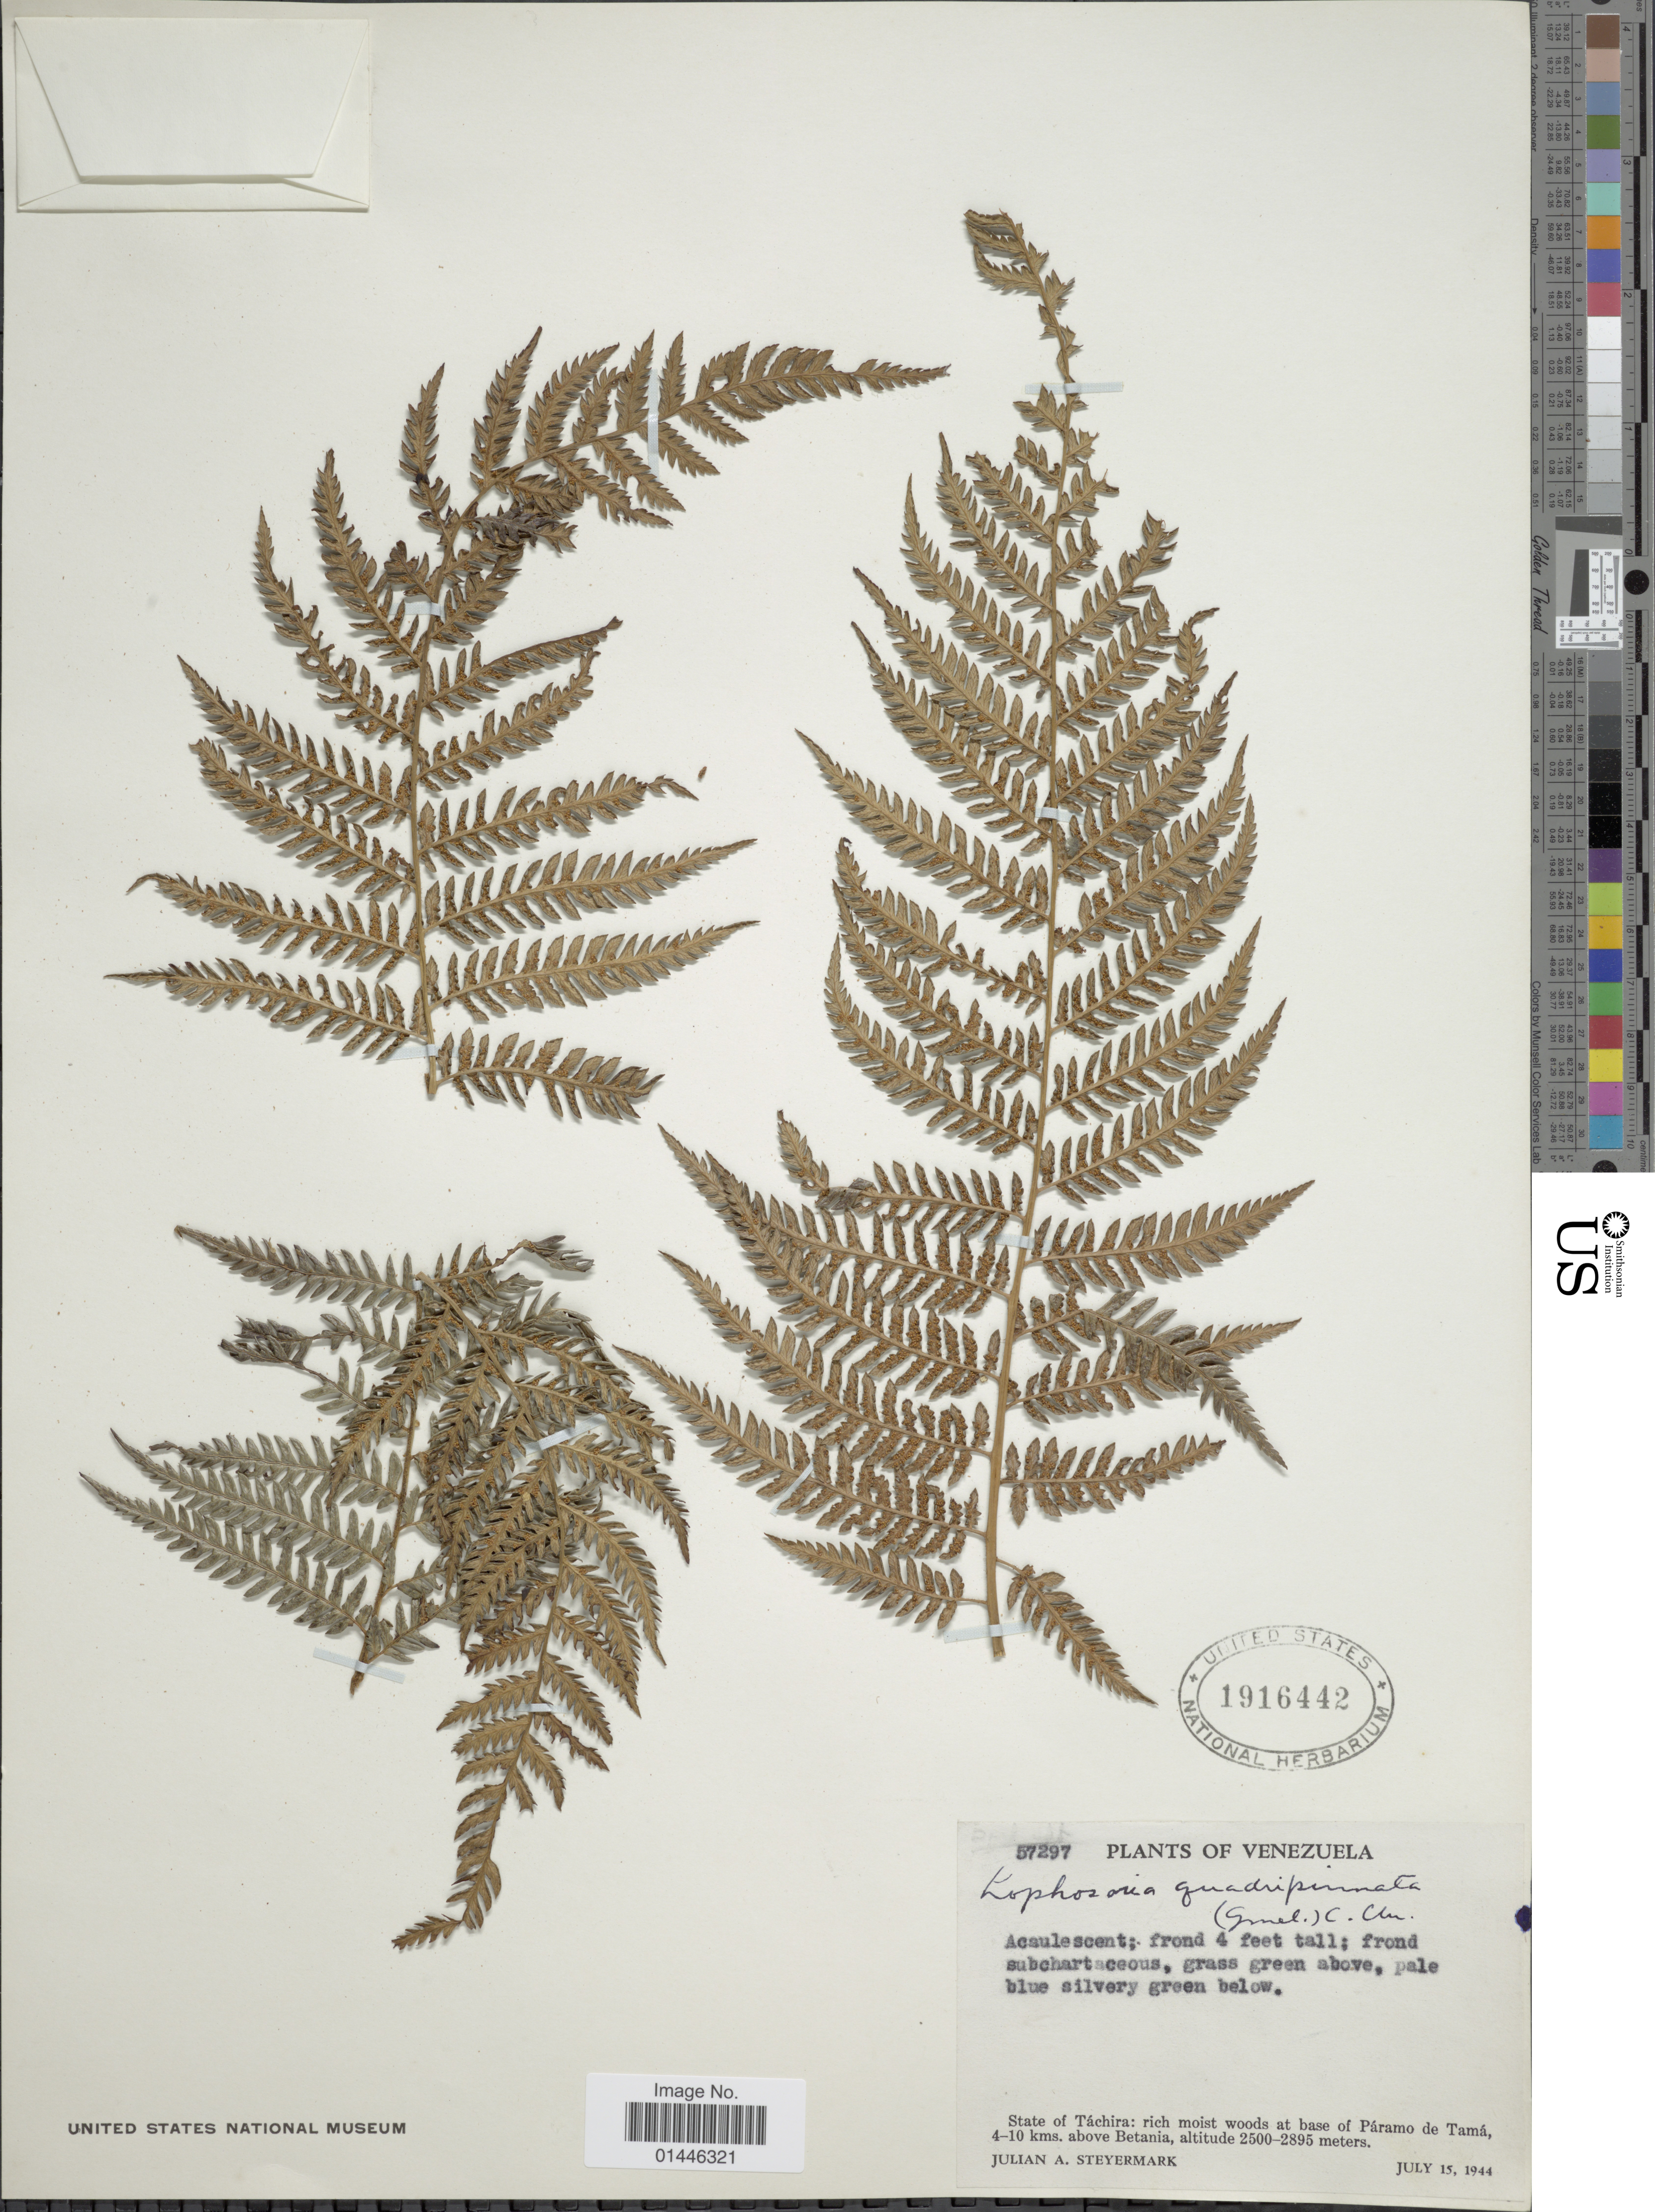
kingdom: Plantae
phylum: Tracheophyta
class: Polypodiopsida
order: Cyatheales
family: Dicksoniaceae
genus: Lophosoria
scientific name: Lophosoria quadripinnata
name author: (J.F. Gmel.) C. Chr.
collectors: J. Steyermark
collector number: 57297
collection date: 1944-07-15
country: Venezuela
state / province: Tachira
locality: At base of Páramo de Tamá, 4-10 kms. above Betania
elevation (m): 2500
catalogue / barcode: US 1916442